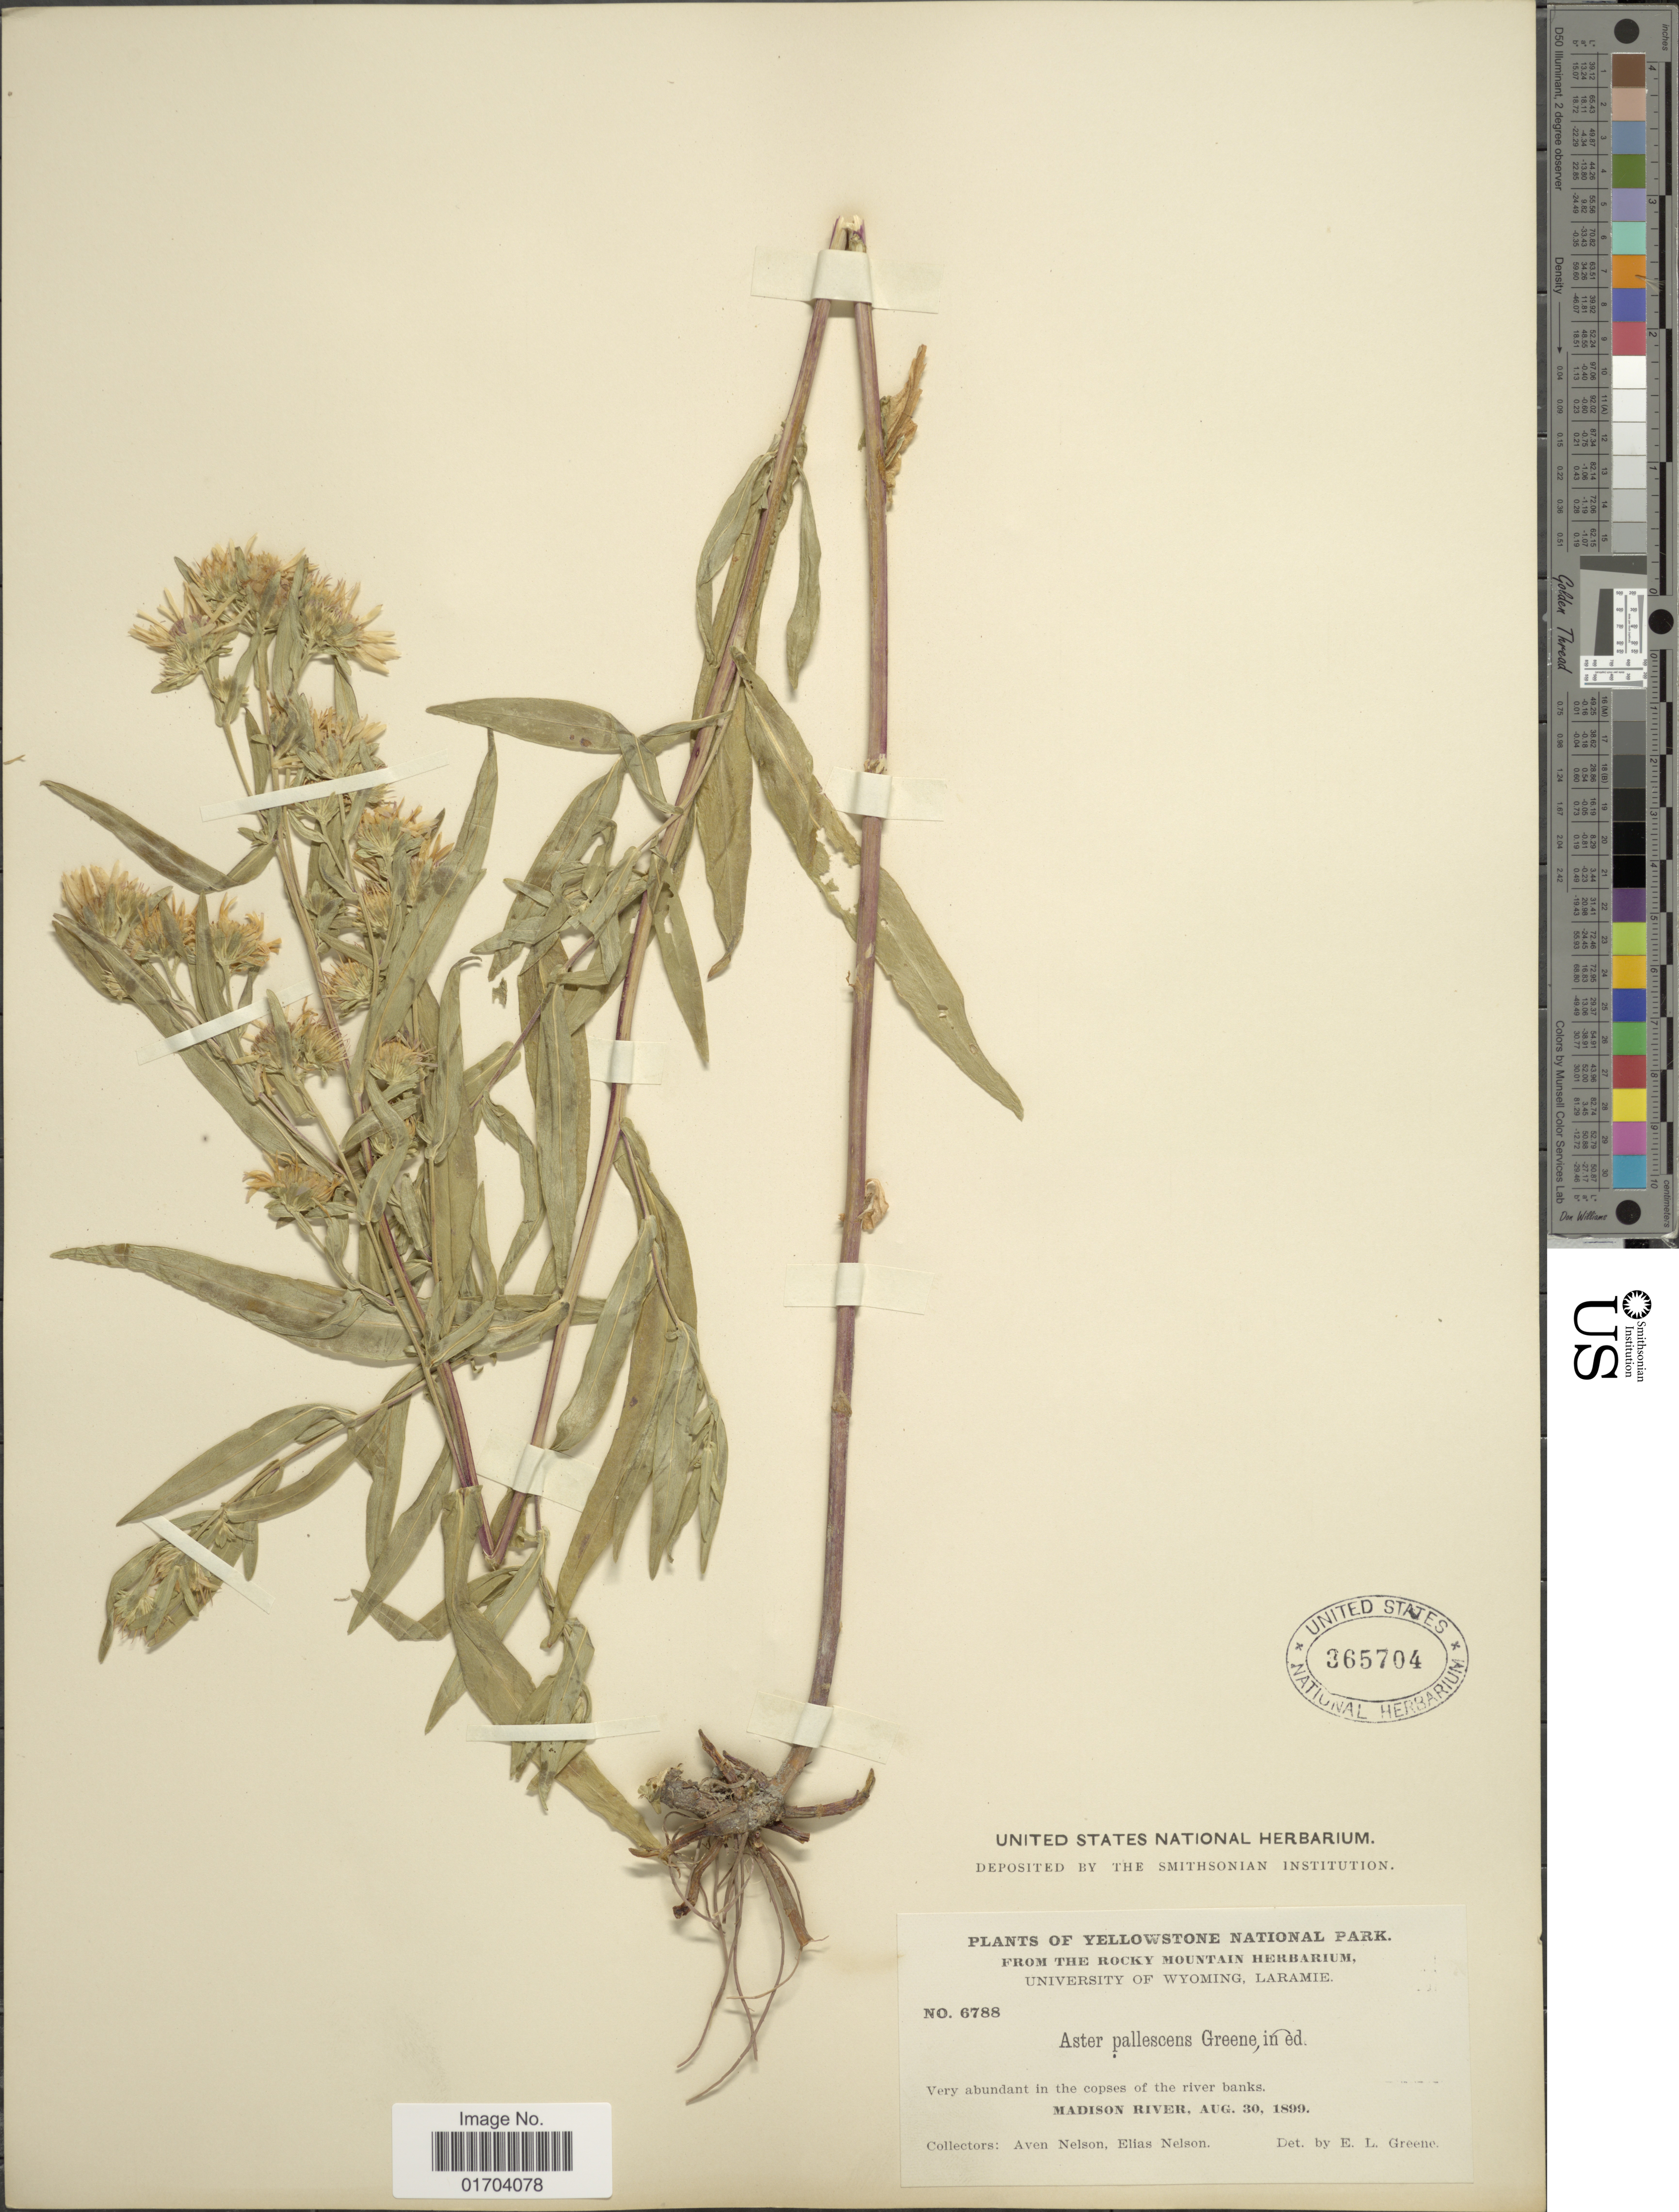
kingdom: Plantae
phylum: Tracheophyta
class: Magnoliopsida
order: Asterales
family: Asteraceae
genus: Aster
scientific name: Aster pallescens Greene sp. nov. ined.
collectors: A. Nelson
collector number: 6788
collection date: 1899-08-30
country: United States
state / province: Wyoming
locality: Madison River.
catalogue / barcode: US 365704